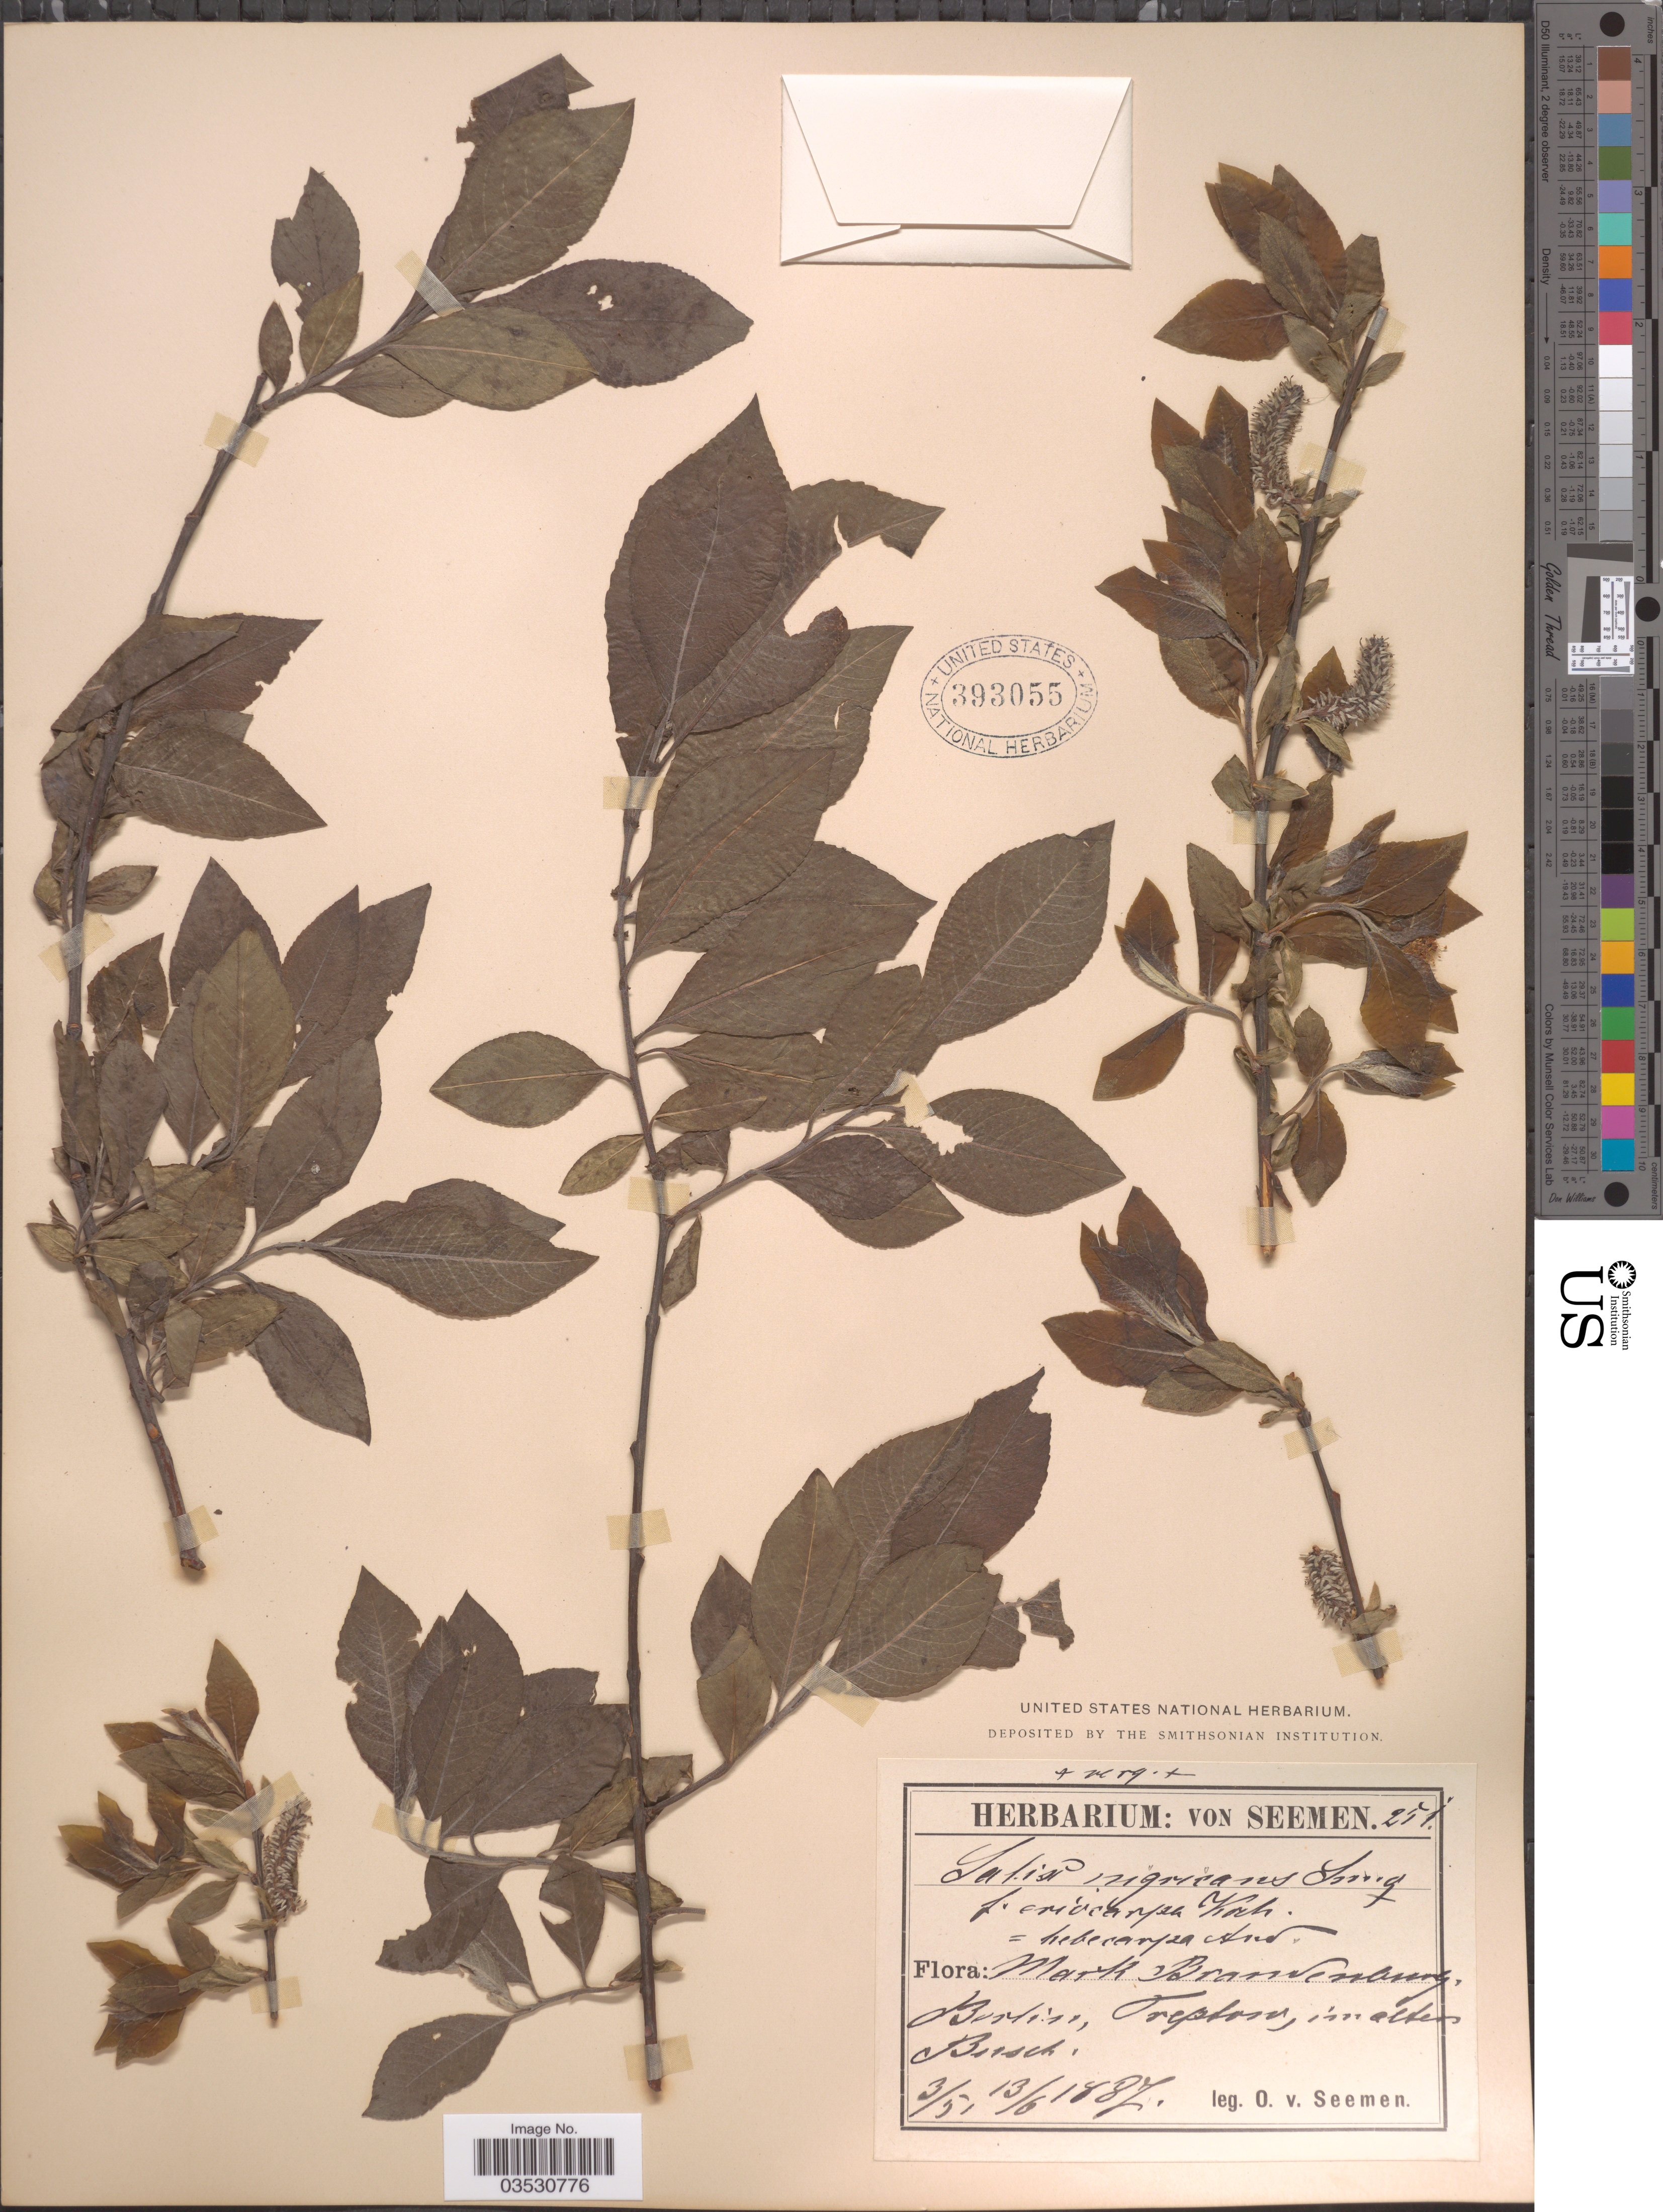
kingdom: Plantae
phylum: Tracheophyta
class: Magnoliopsida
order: Malpighiales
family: Salicaceae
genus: Salix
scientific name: Salix nigricans f. eriocarpa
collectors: K. O. von Seemen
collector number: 251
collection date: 1887-05-03/1887-06-13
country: Germany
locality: Mark Brandenburg, Berlin, Treptow.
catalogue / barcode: US 393055